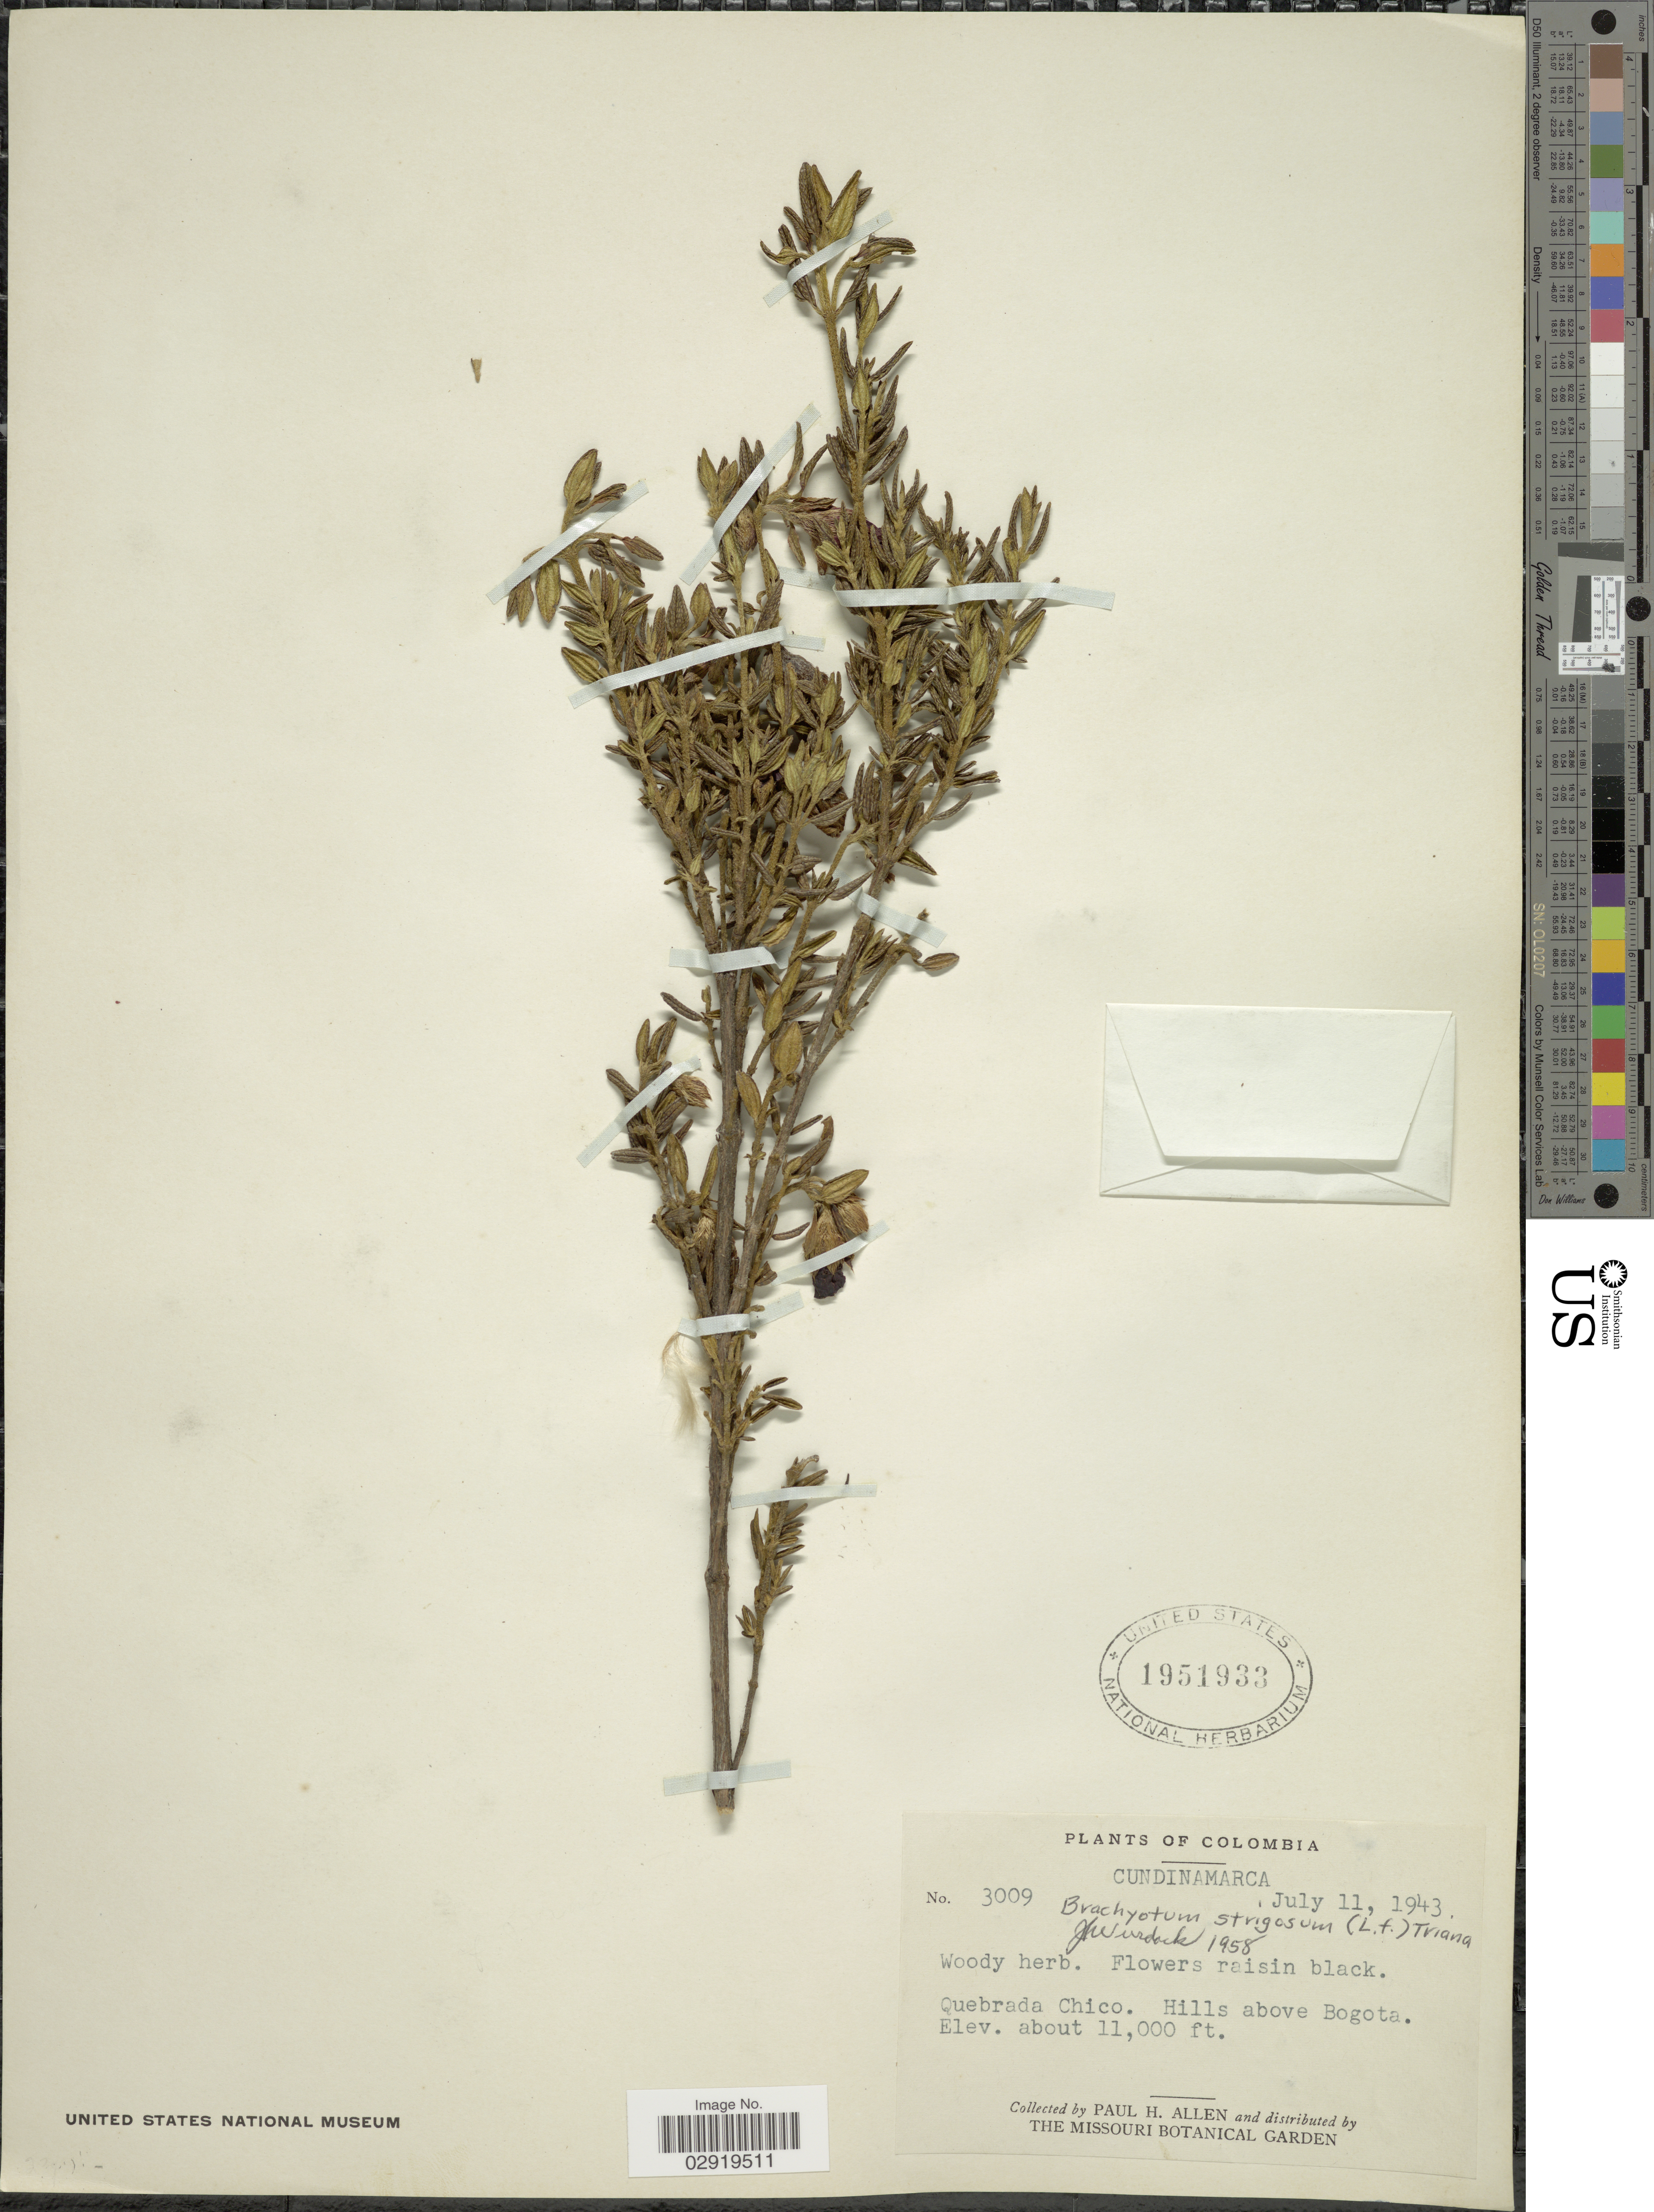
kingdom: Plantae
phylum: Tracheophyta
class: Magnoliopsida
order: Myrtales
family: Melastomataceae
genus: Brachyotum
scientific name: Brachyotum strigosum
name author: (L. f.) Triana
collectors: P. H. Allen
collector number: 3009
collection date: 1943-07-11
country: Colombia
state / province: Cundinamarca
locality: Quebrada Chico. Hills above Bogota.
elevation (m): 3353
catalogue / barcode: US 1951933